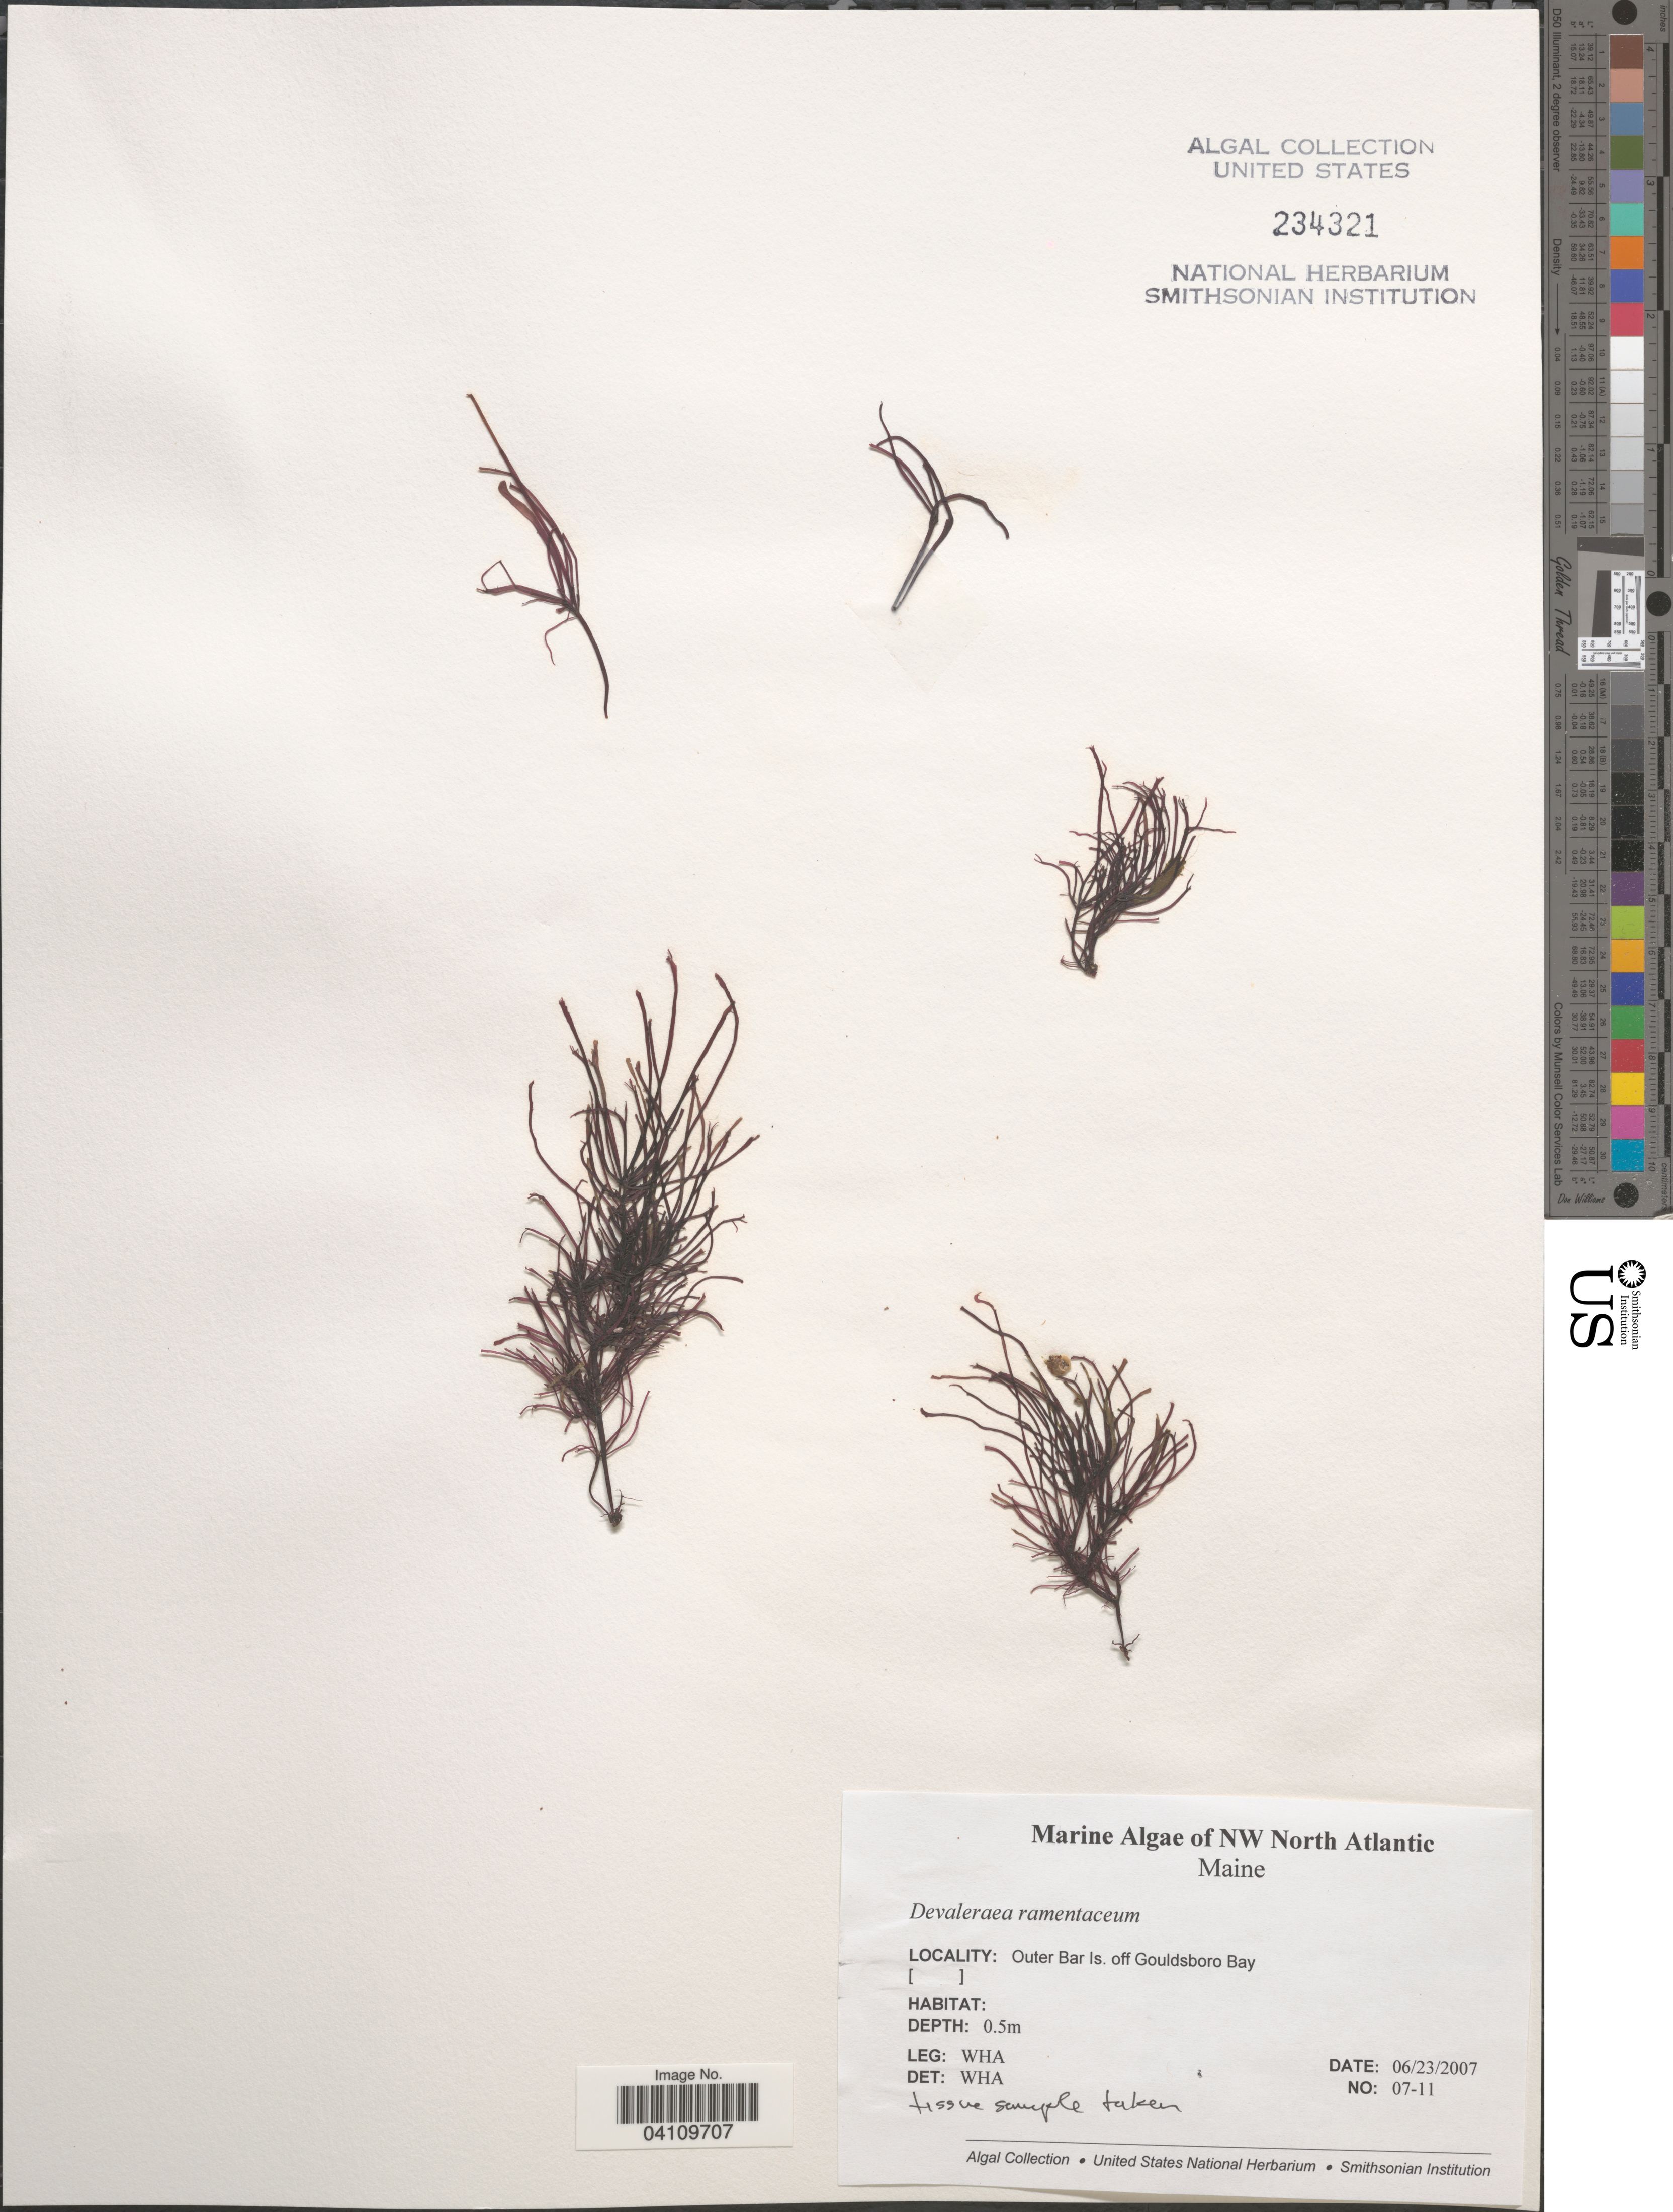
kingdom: Plantae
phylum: Rhodophyta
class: Florideophyceae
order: Palmariales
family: Palmariaceae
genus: Devaleraea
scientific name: Devaleraea ramentacea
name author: (L.) Guiry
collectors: W. H. Adey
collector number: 07-11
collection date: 2007-06-23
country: United States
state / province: Maine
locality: NW North Atlantic. Outer Bar Is. off Gouldsboro Bay.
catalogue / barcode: US 234321